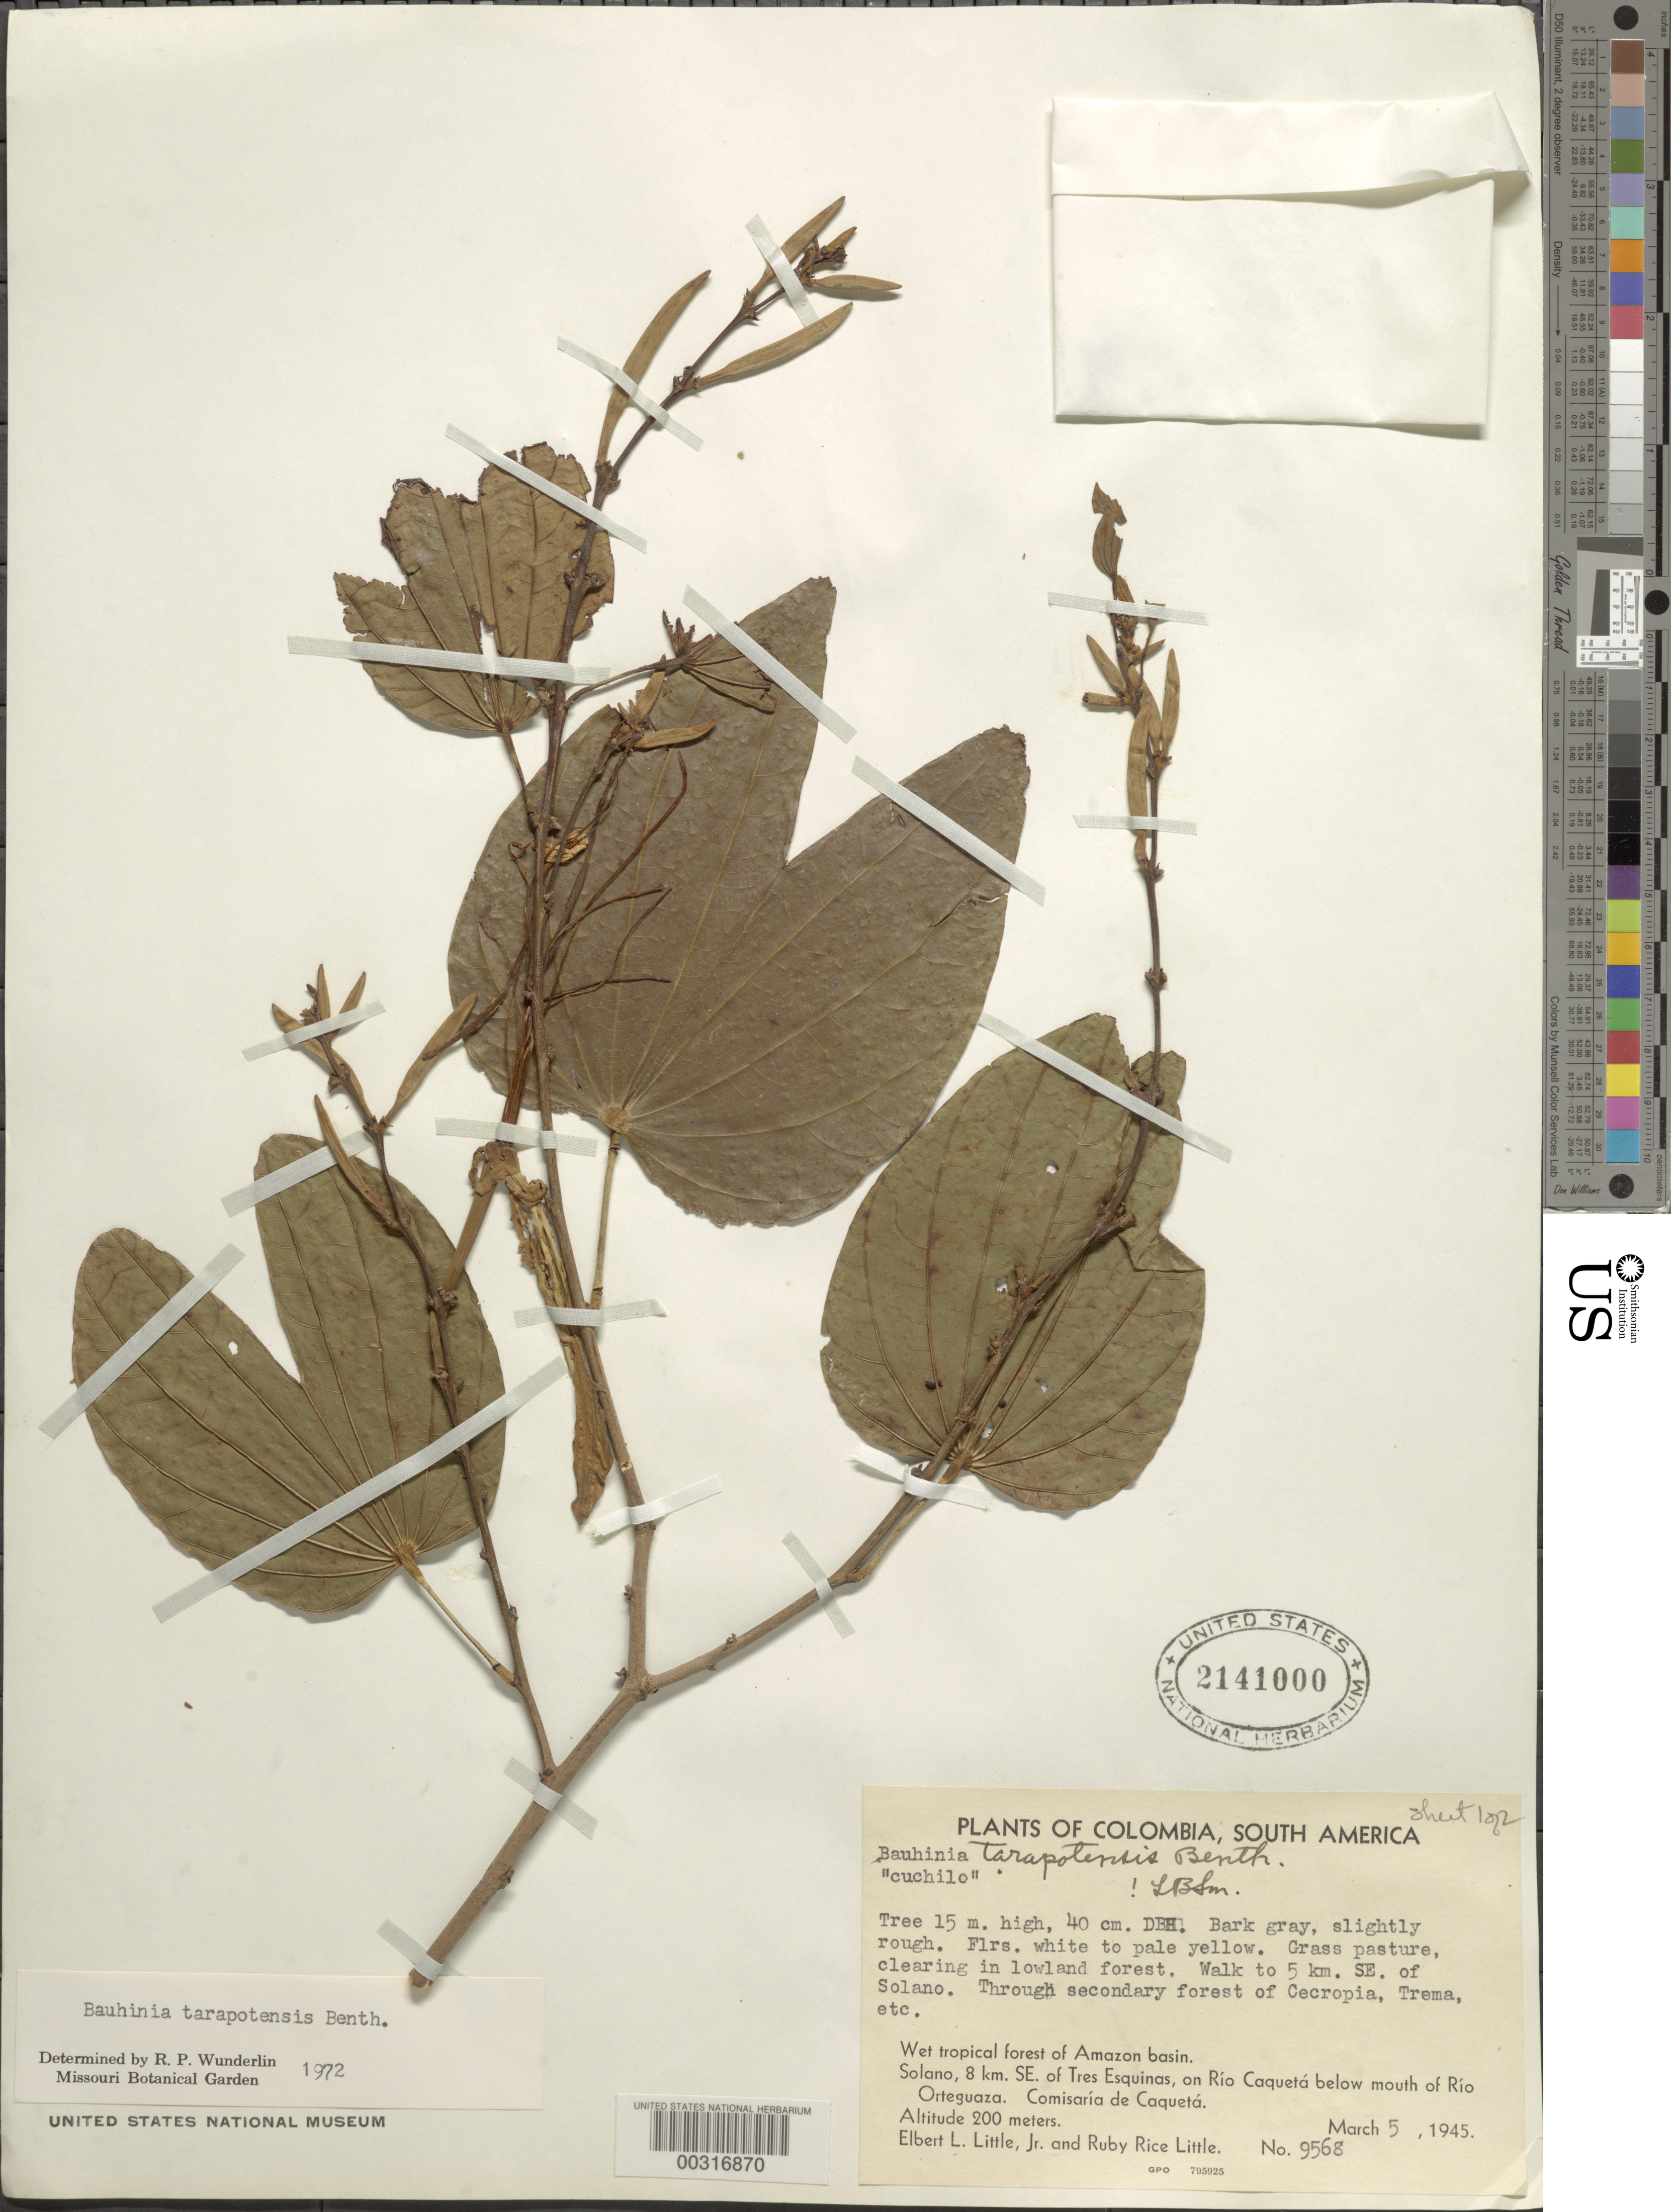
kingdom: Plantae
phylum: Tracheophyta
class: Magnoliopsida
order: Fabales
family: Fabaceae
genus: Bauhinia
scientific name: Bauhinia tarapotensis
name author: Benth.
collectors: E. L. Little & R. R. Little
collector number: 9568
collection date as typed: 05 Mar 1945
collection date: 1945-03-05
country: Colombia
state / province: Caquetá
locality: Solano, 8 km SE of Tres Esquinas, on Rio Caqueta below mouth of Rio Ortequaza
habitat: Wet tropical forest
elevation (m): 200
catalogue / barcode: US 2141000